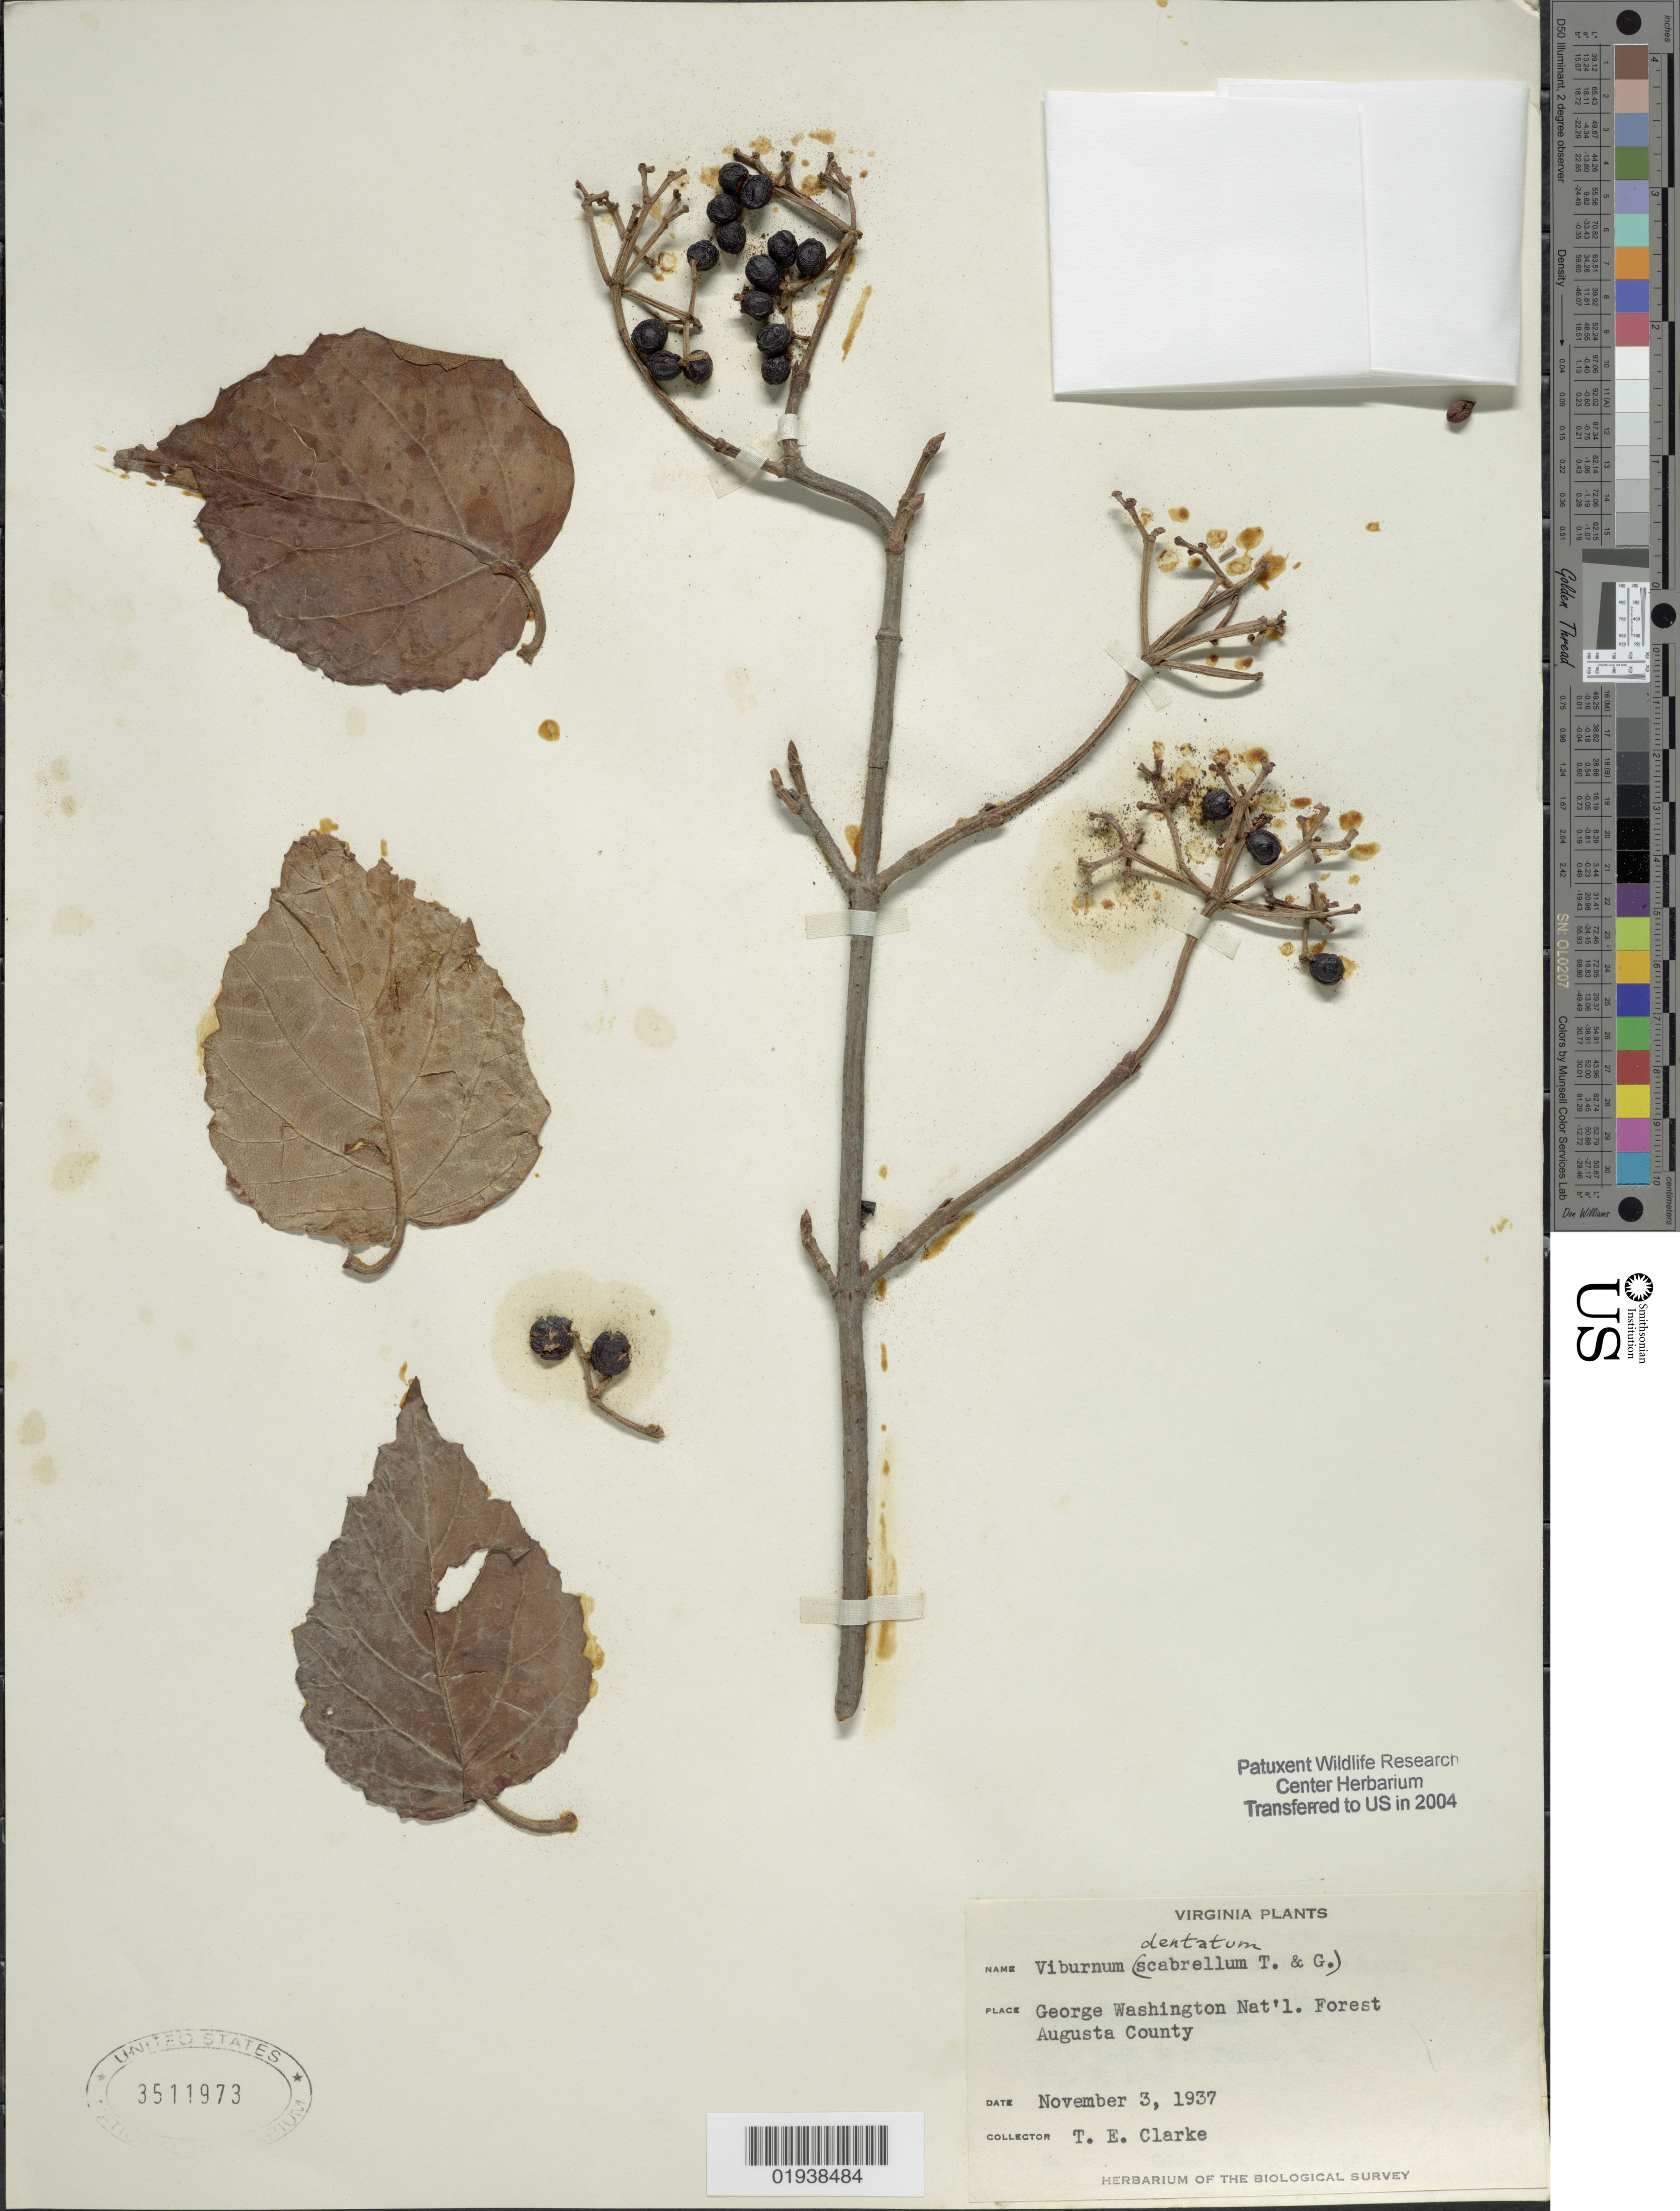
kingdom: Plantae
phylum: Tracheophyta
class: Magnoliopsida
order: Dipsacales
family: Viburnaceae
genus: Viburnum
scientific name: Viburnum dentatum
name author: L.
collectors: T. Clarke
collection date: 1937-11-03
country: United States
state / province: Virginia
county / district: Augusta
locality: George Washington Nat'l. Forest Augusta County.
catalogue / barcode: US 3511973